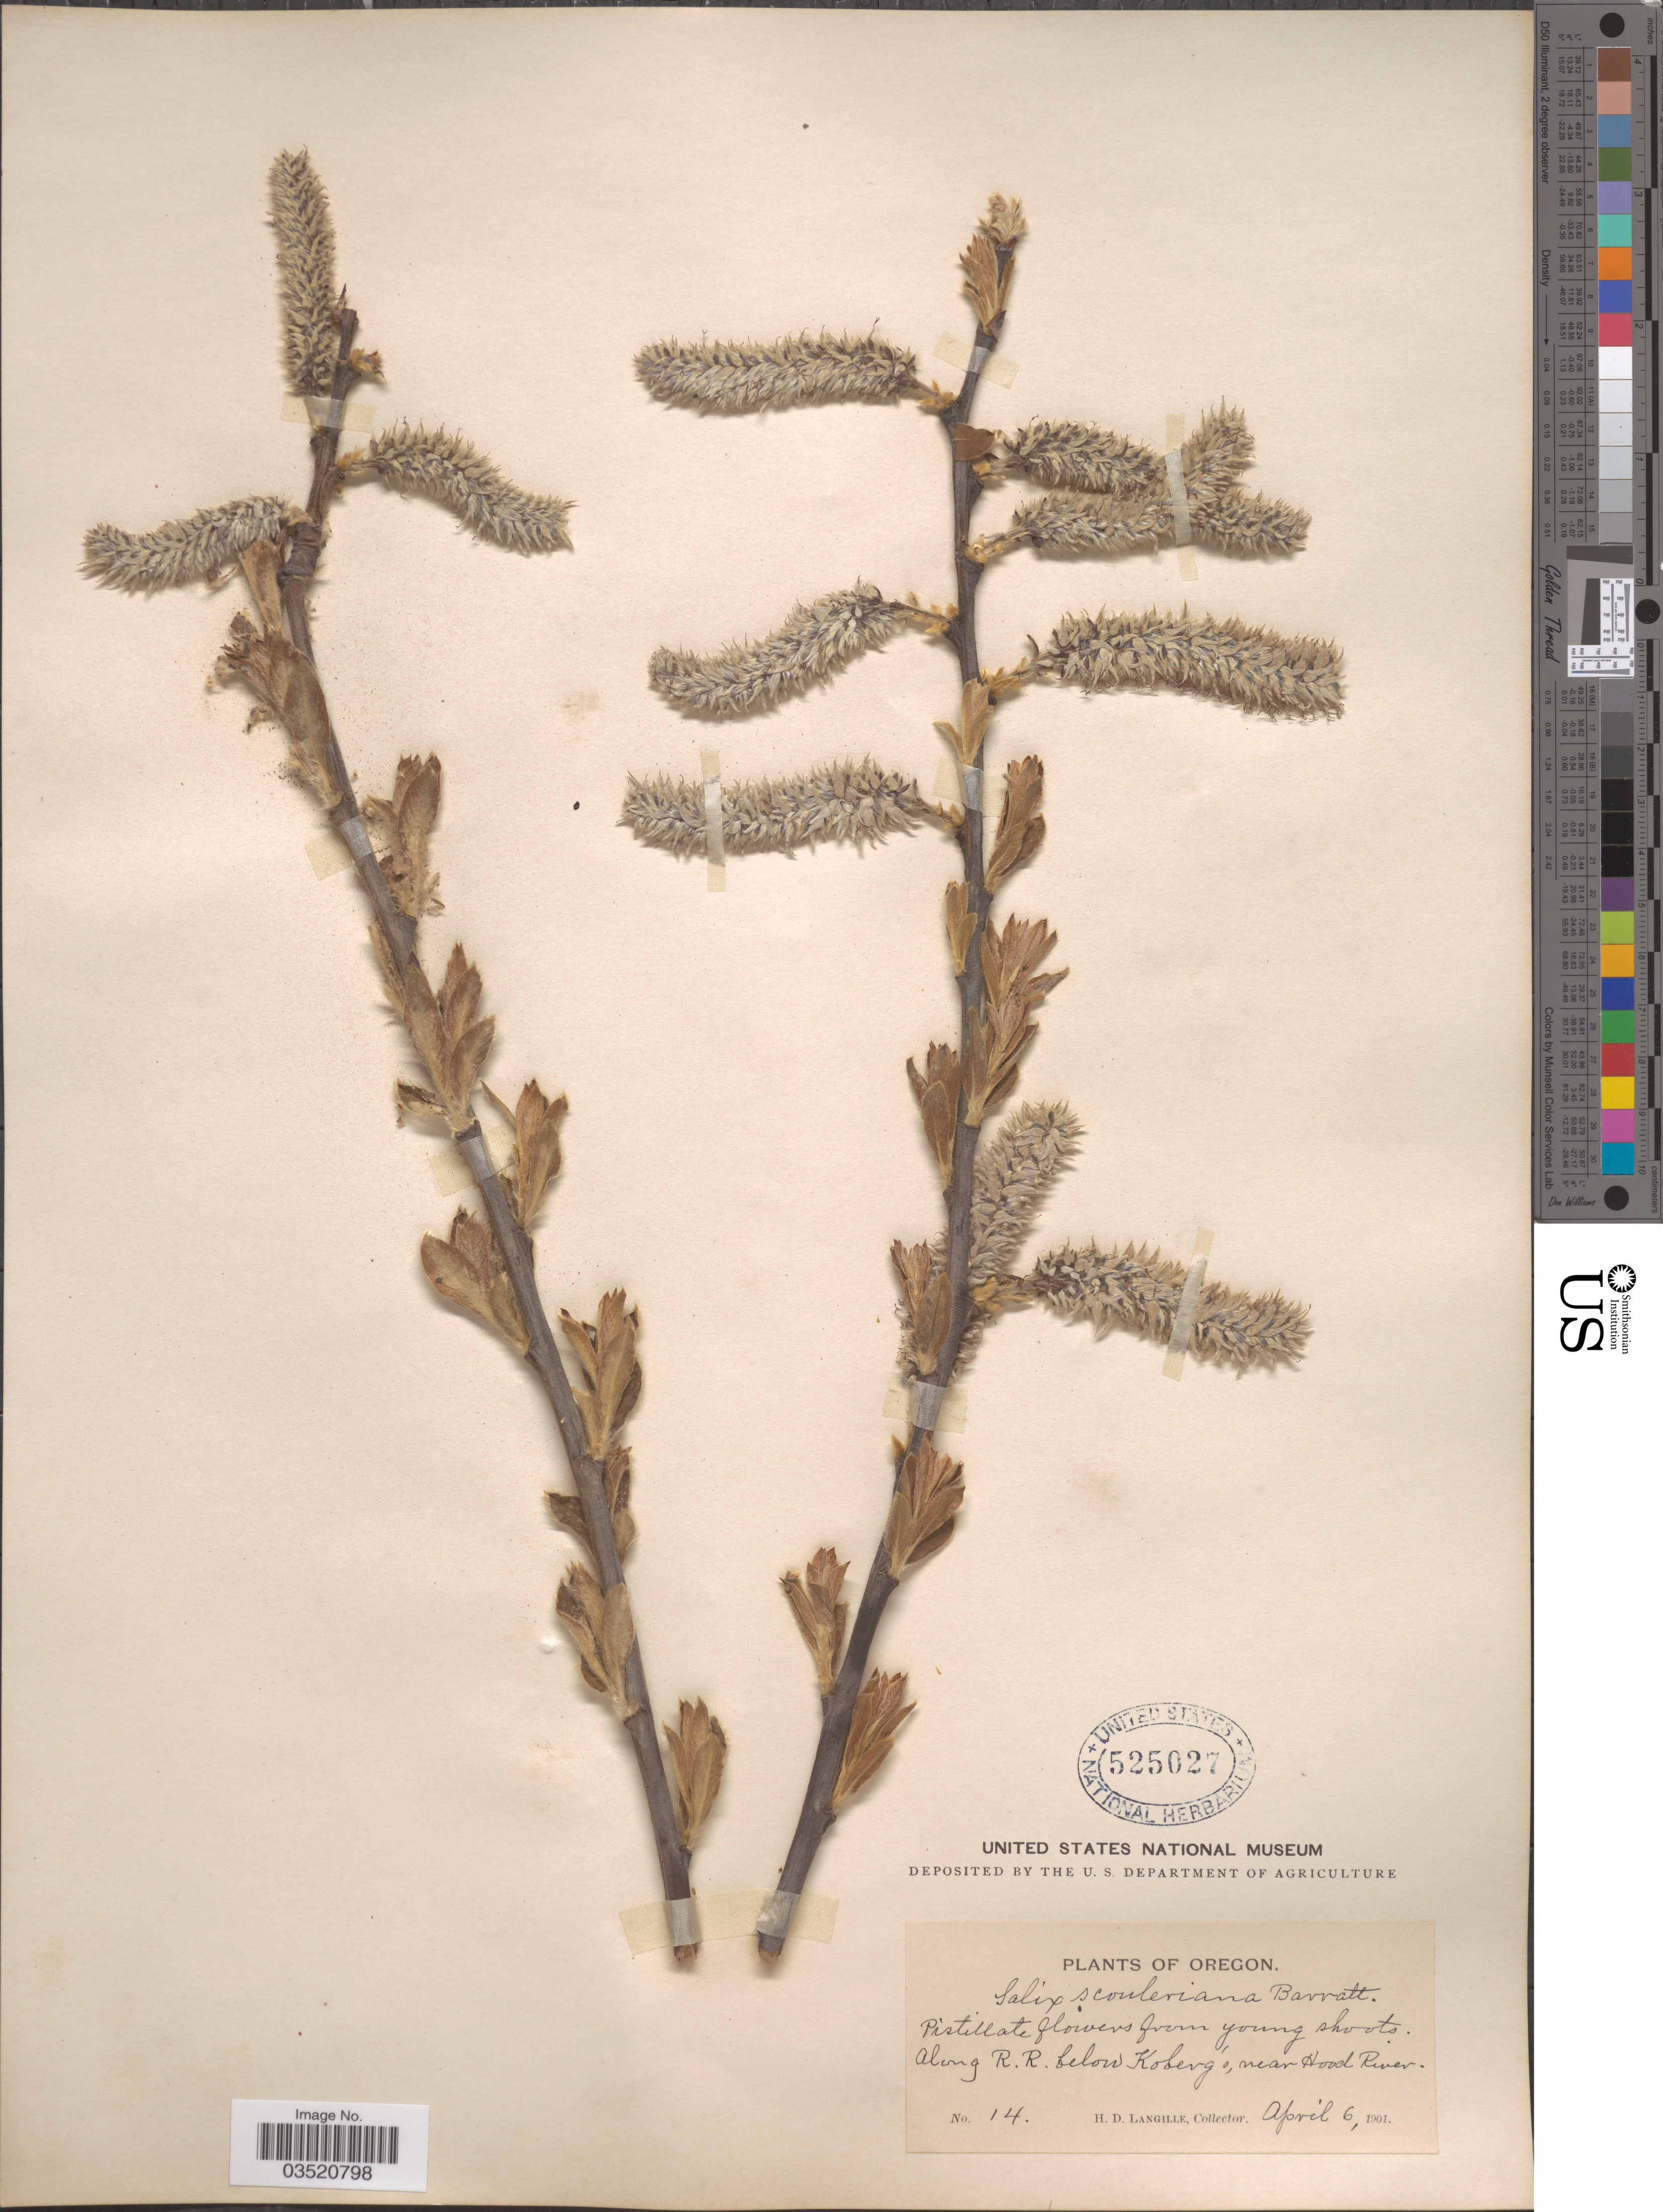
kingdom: Plantae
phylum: Tracheophyta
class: Magnoliopsida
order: Malpighiales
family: Salicaceae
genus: Salix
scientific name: Salix scouleriana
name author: Barratt ex Hook.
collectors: H. Langille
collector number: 14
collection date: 1901-04-06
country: United States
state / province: Oregon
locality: Along R. R. below Koberg's, near Hood River.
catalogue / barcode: US 525027